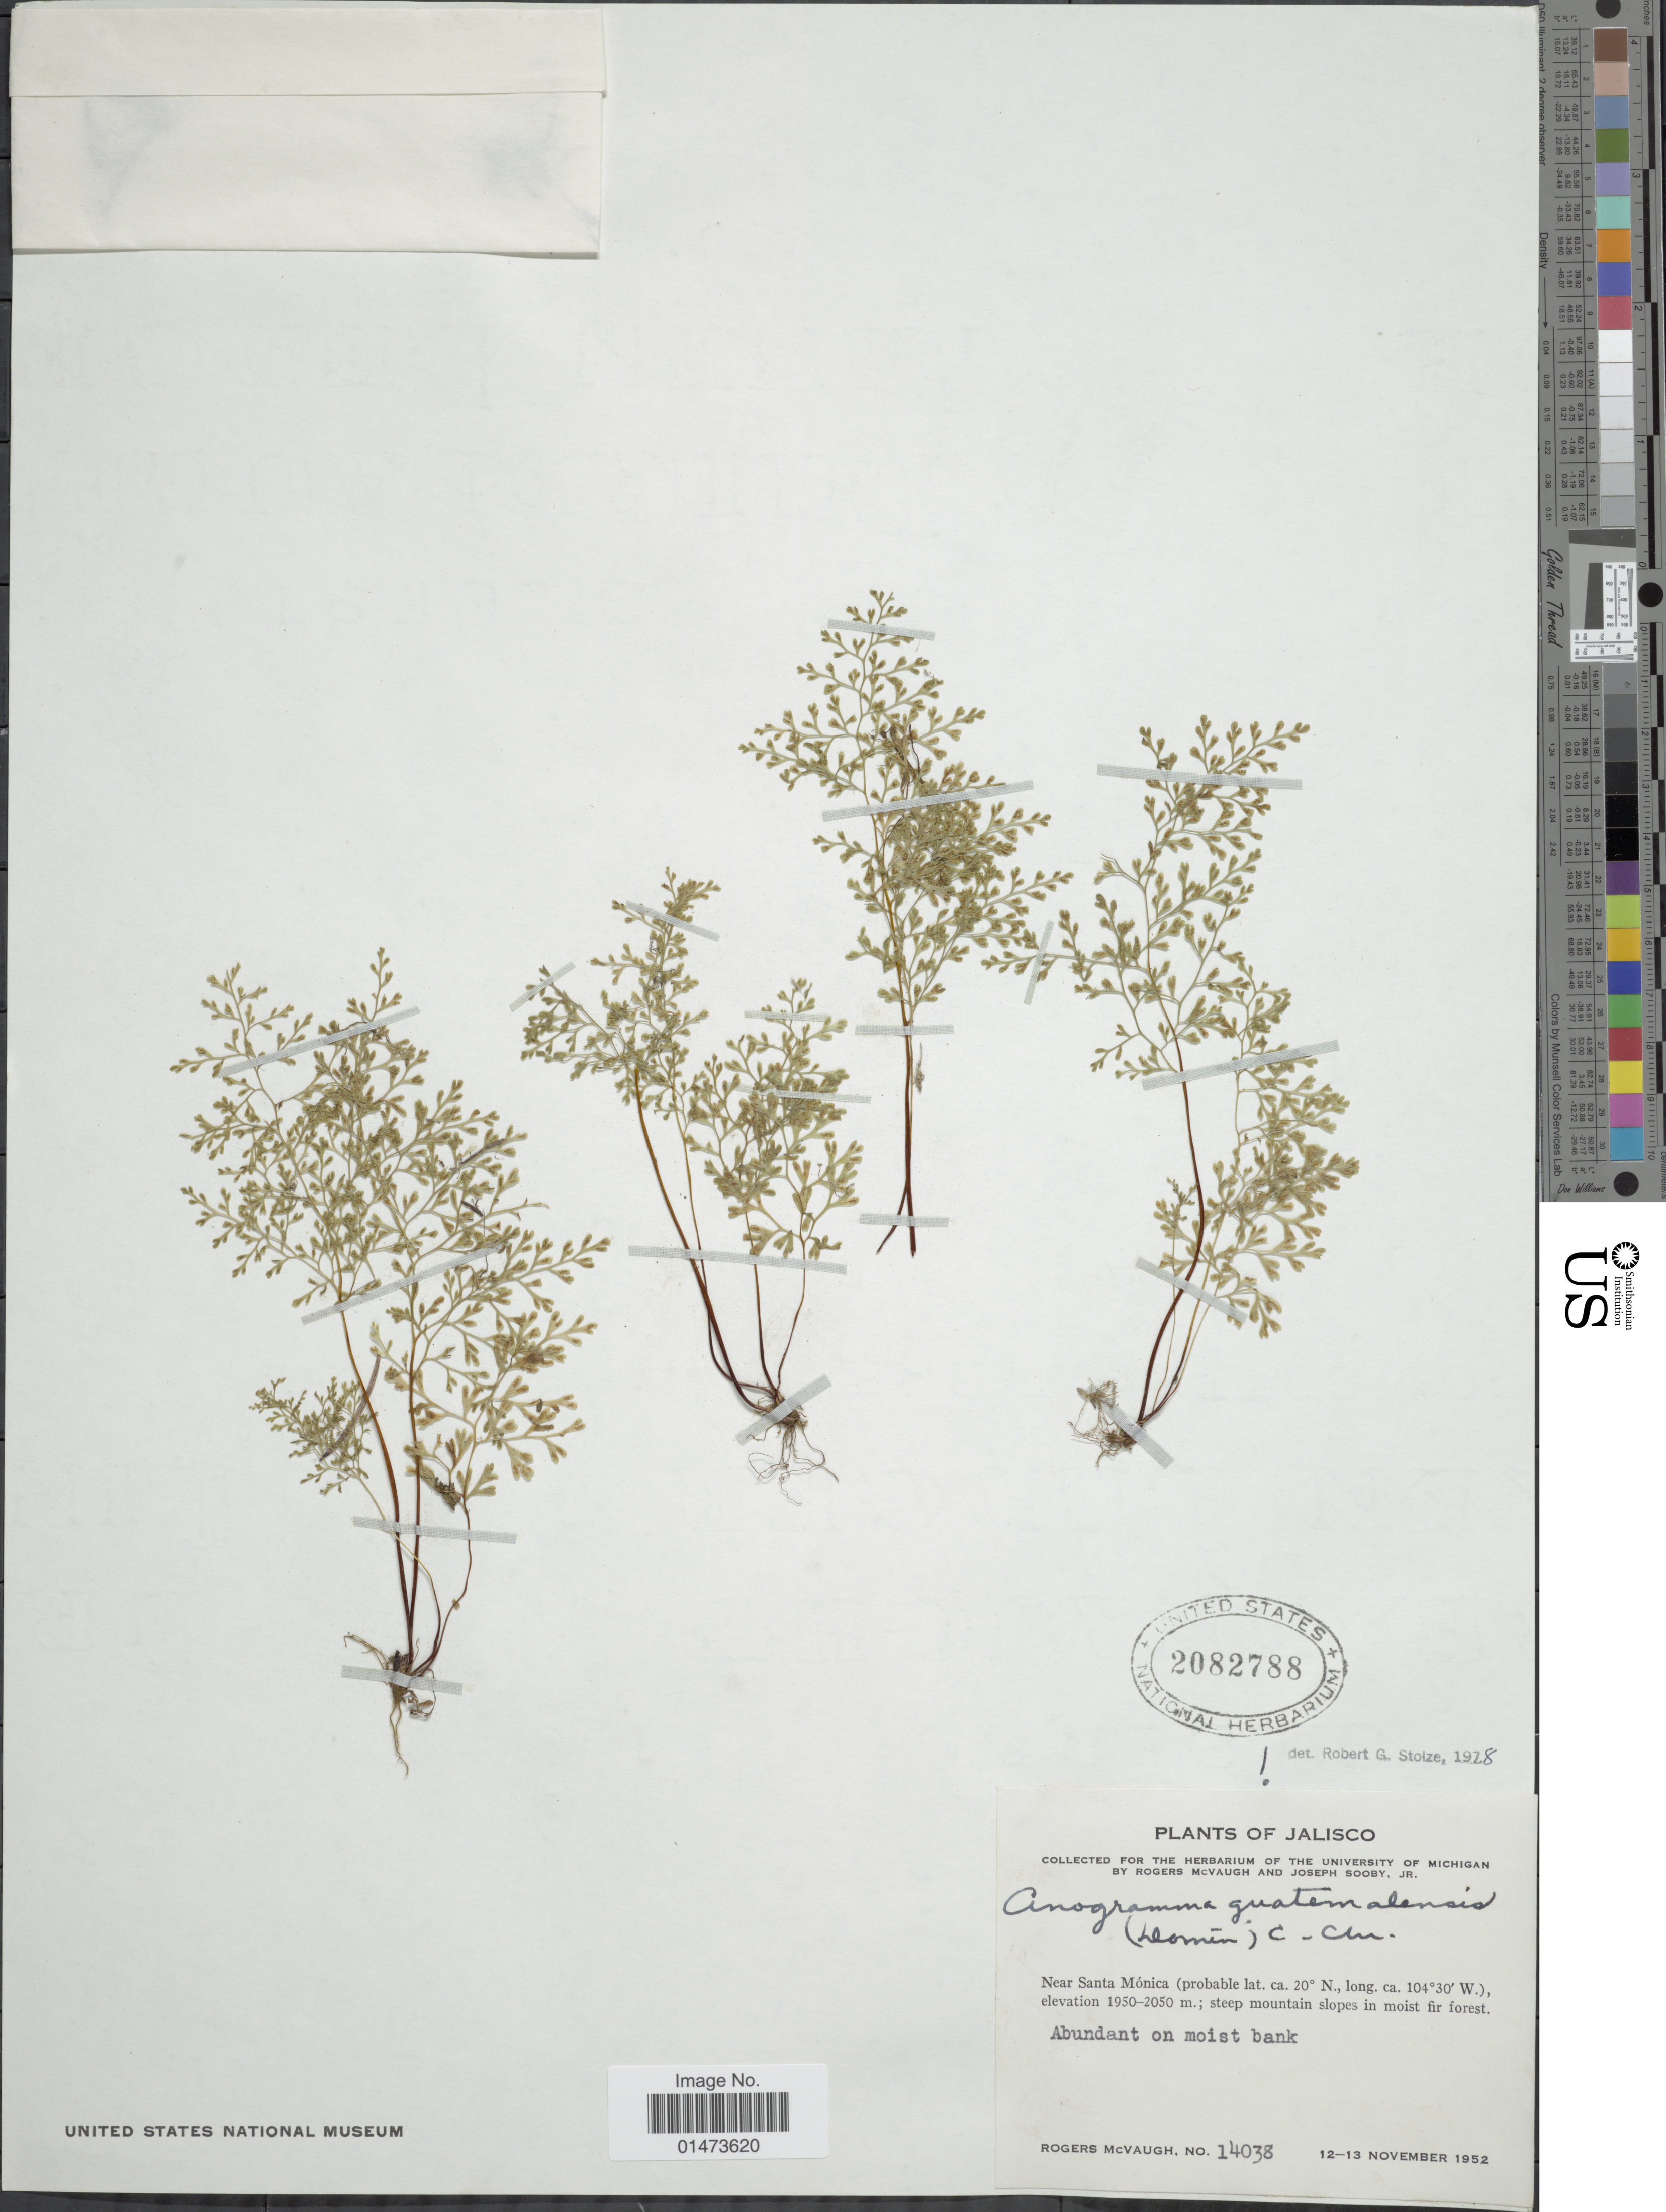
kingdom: Plantae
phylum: Tracheophyta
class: Polypodiopsida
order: Polypodiales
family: Pteridaceae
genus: Anogramma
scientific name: Anogramma guatemalensis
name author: (Domin) C. Chr.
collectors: R. McVaugh & J. Sooby Jr.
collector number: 14038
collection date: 1952-11-12/1952-11-13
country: Mexico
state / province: Jalisco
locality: Near Santa Mónica; steep mountain slopes in moist fir forest.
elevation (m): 1950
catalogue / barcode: US 2082788